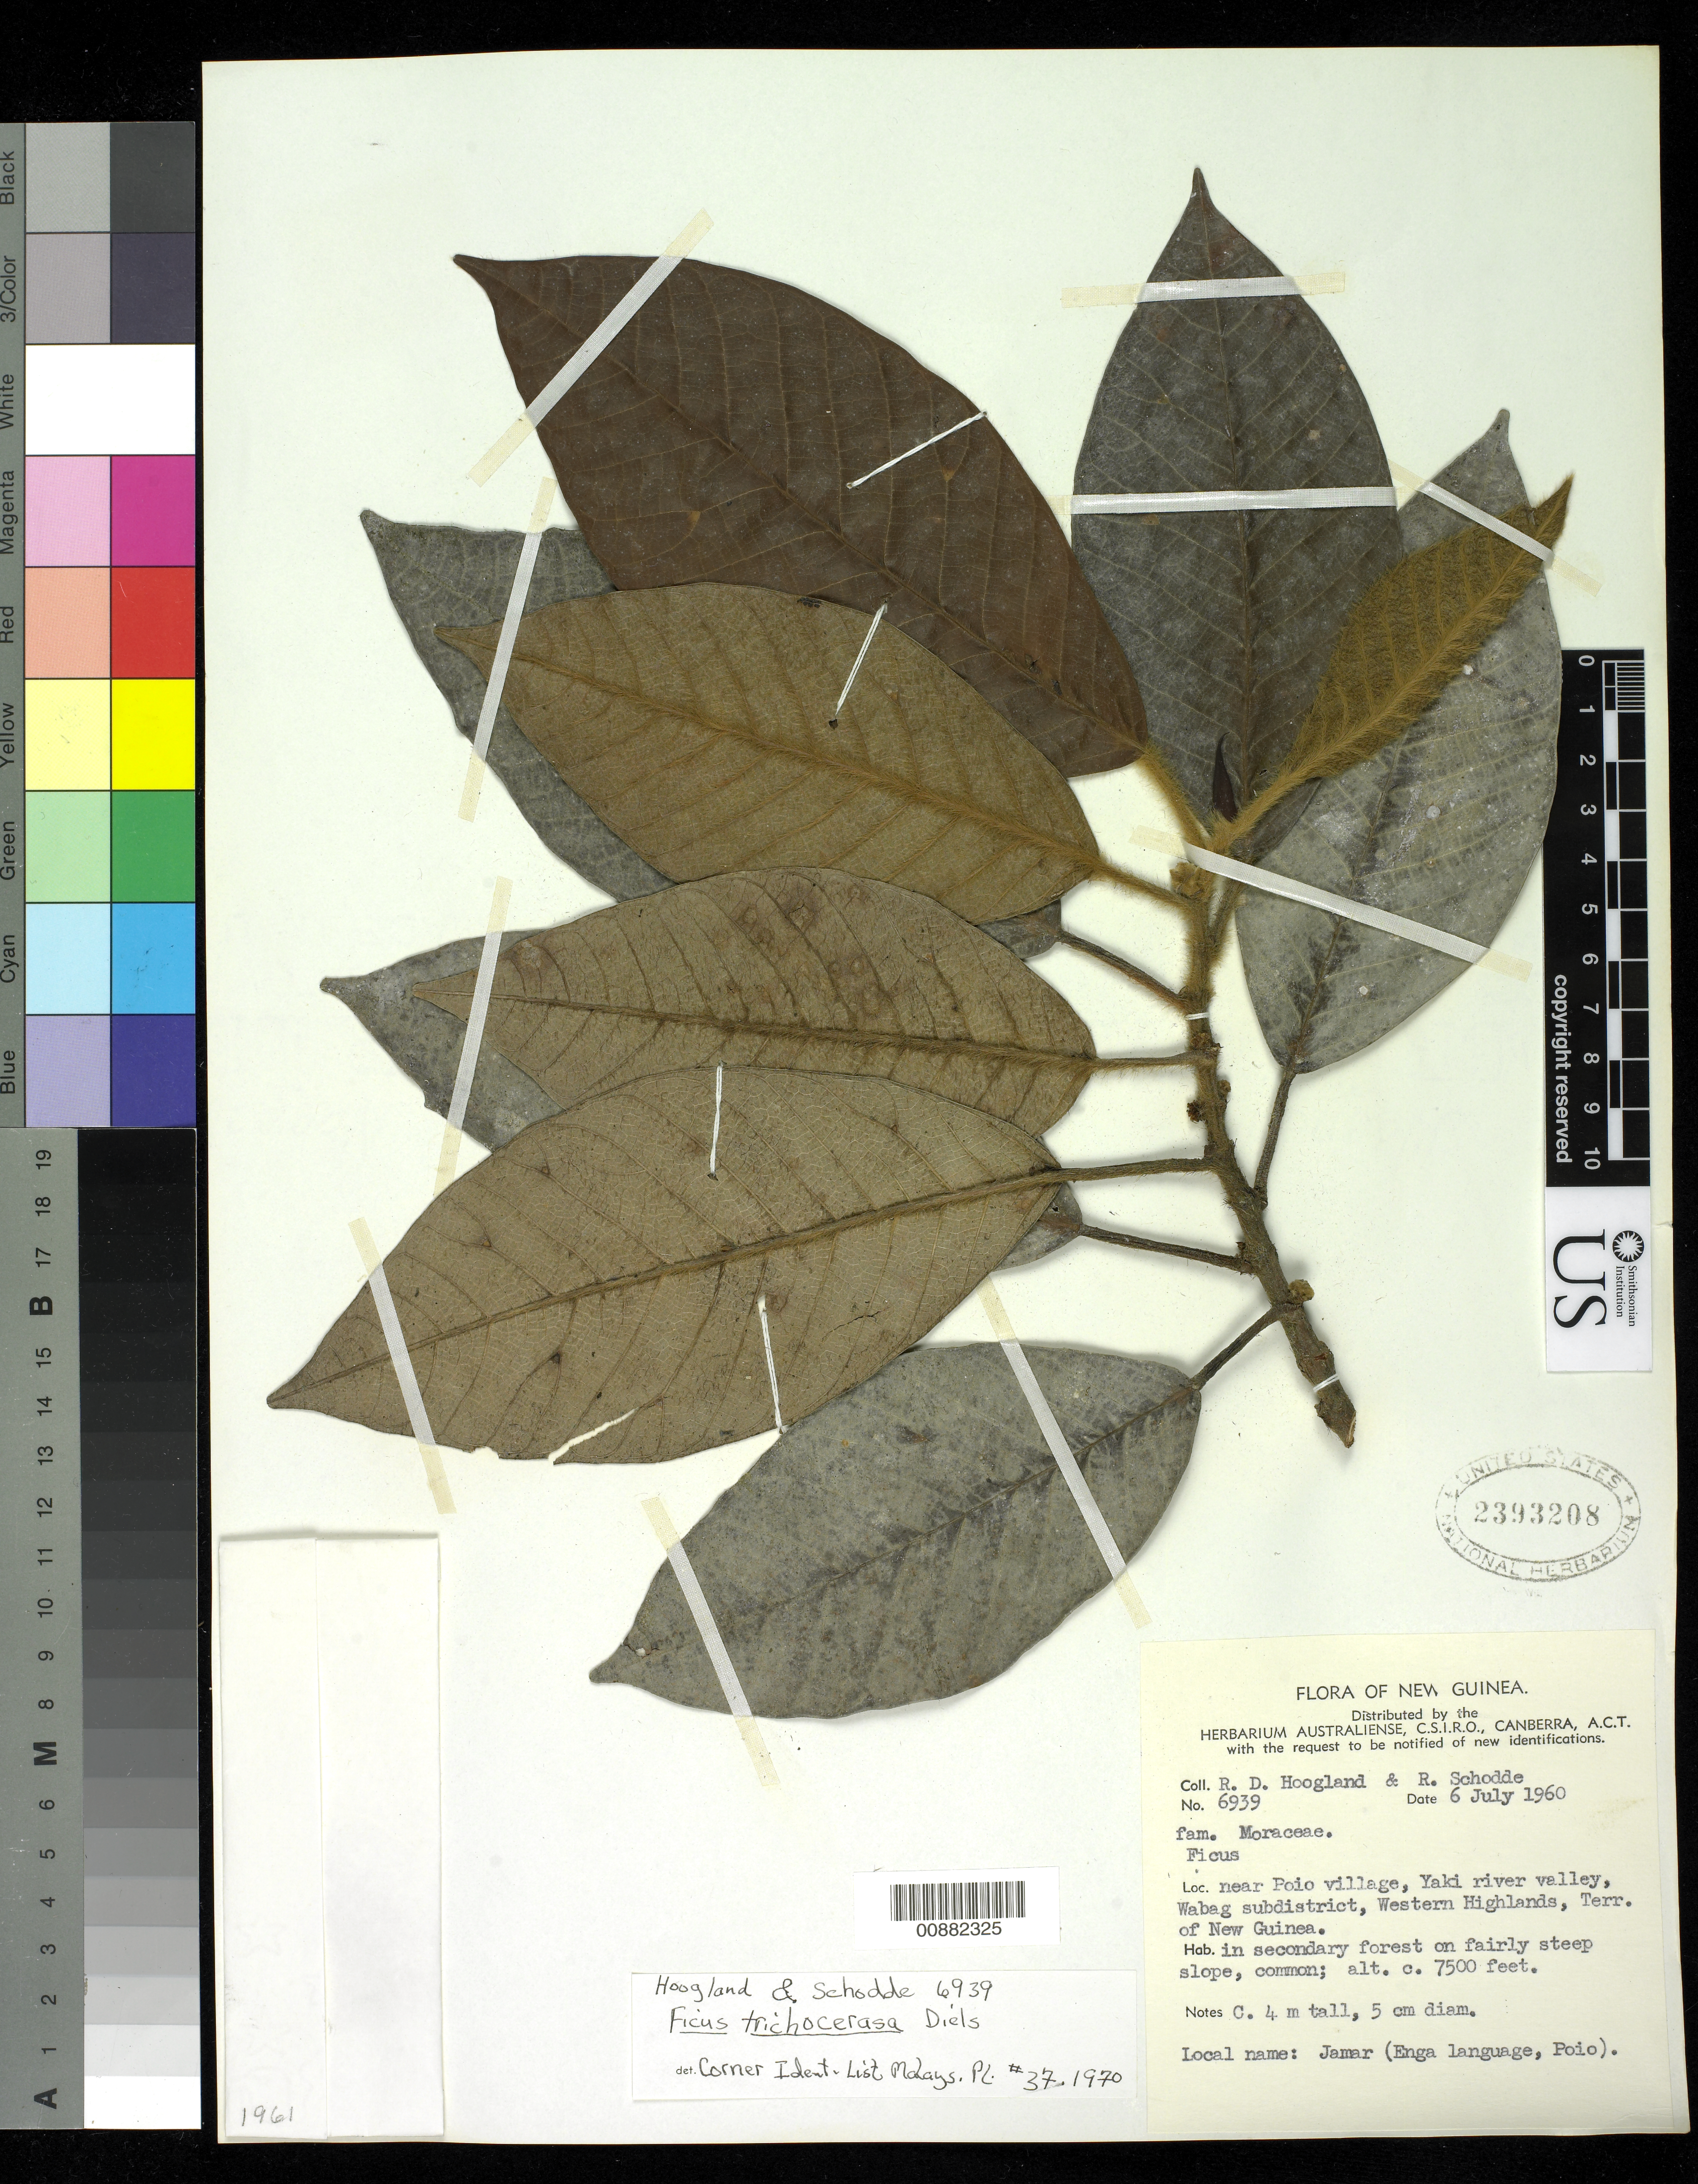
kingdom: Plantae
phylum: Tracheophyta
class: Magnoliopsida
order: Rosales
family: Moraceae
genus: Ficus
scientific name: Ficus trichocerasa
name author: Diels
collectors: R. D. Hoogland & R. Schodde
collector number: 6939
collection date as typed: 06 Jul 1960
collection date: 1960-07-06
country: Papua New Guinea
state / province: Western Highlands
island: New Guinea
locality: Near Poio village, Yaki River valley, Wabag subdistrict.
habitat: in secondary forest on fairly steep slope. Common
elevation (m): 2286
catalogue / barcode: US 2393208